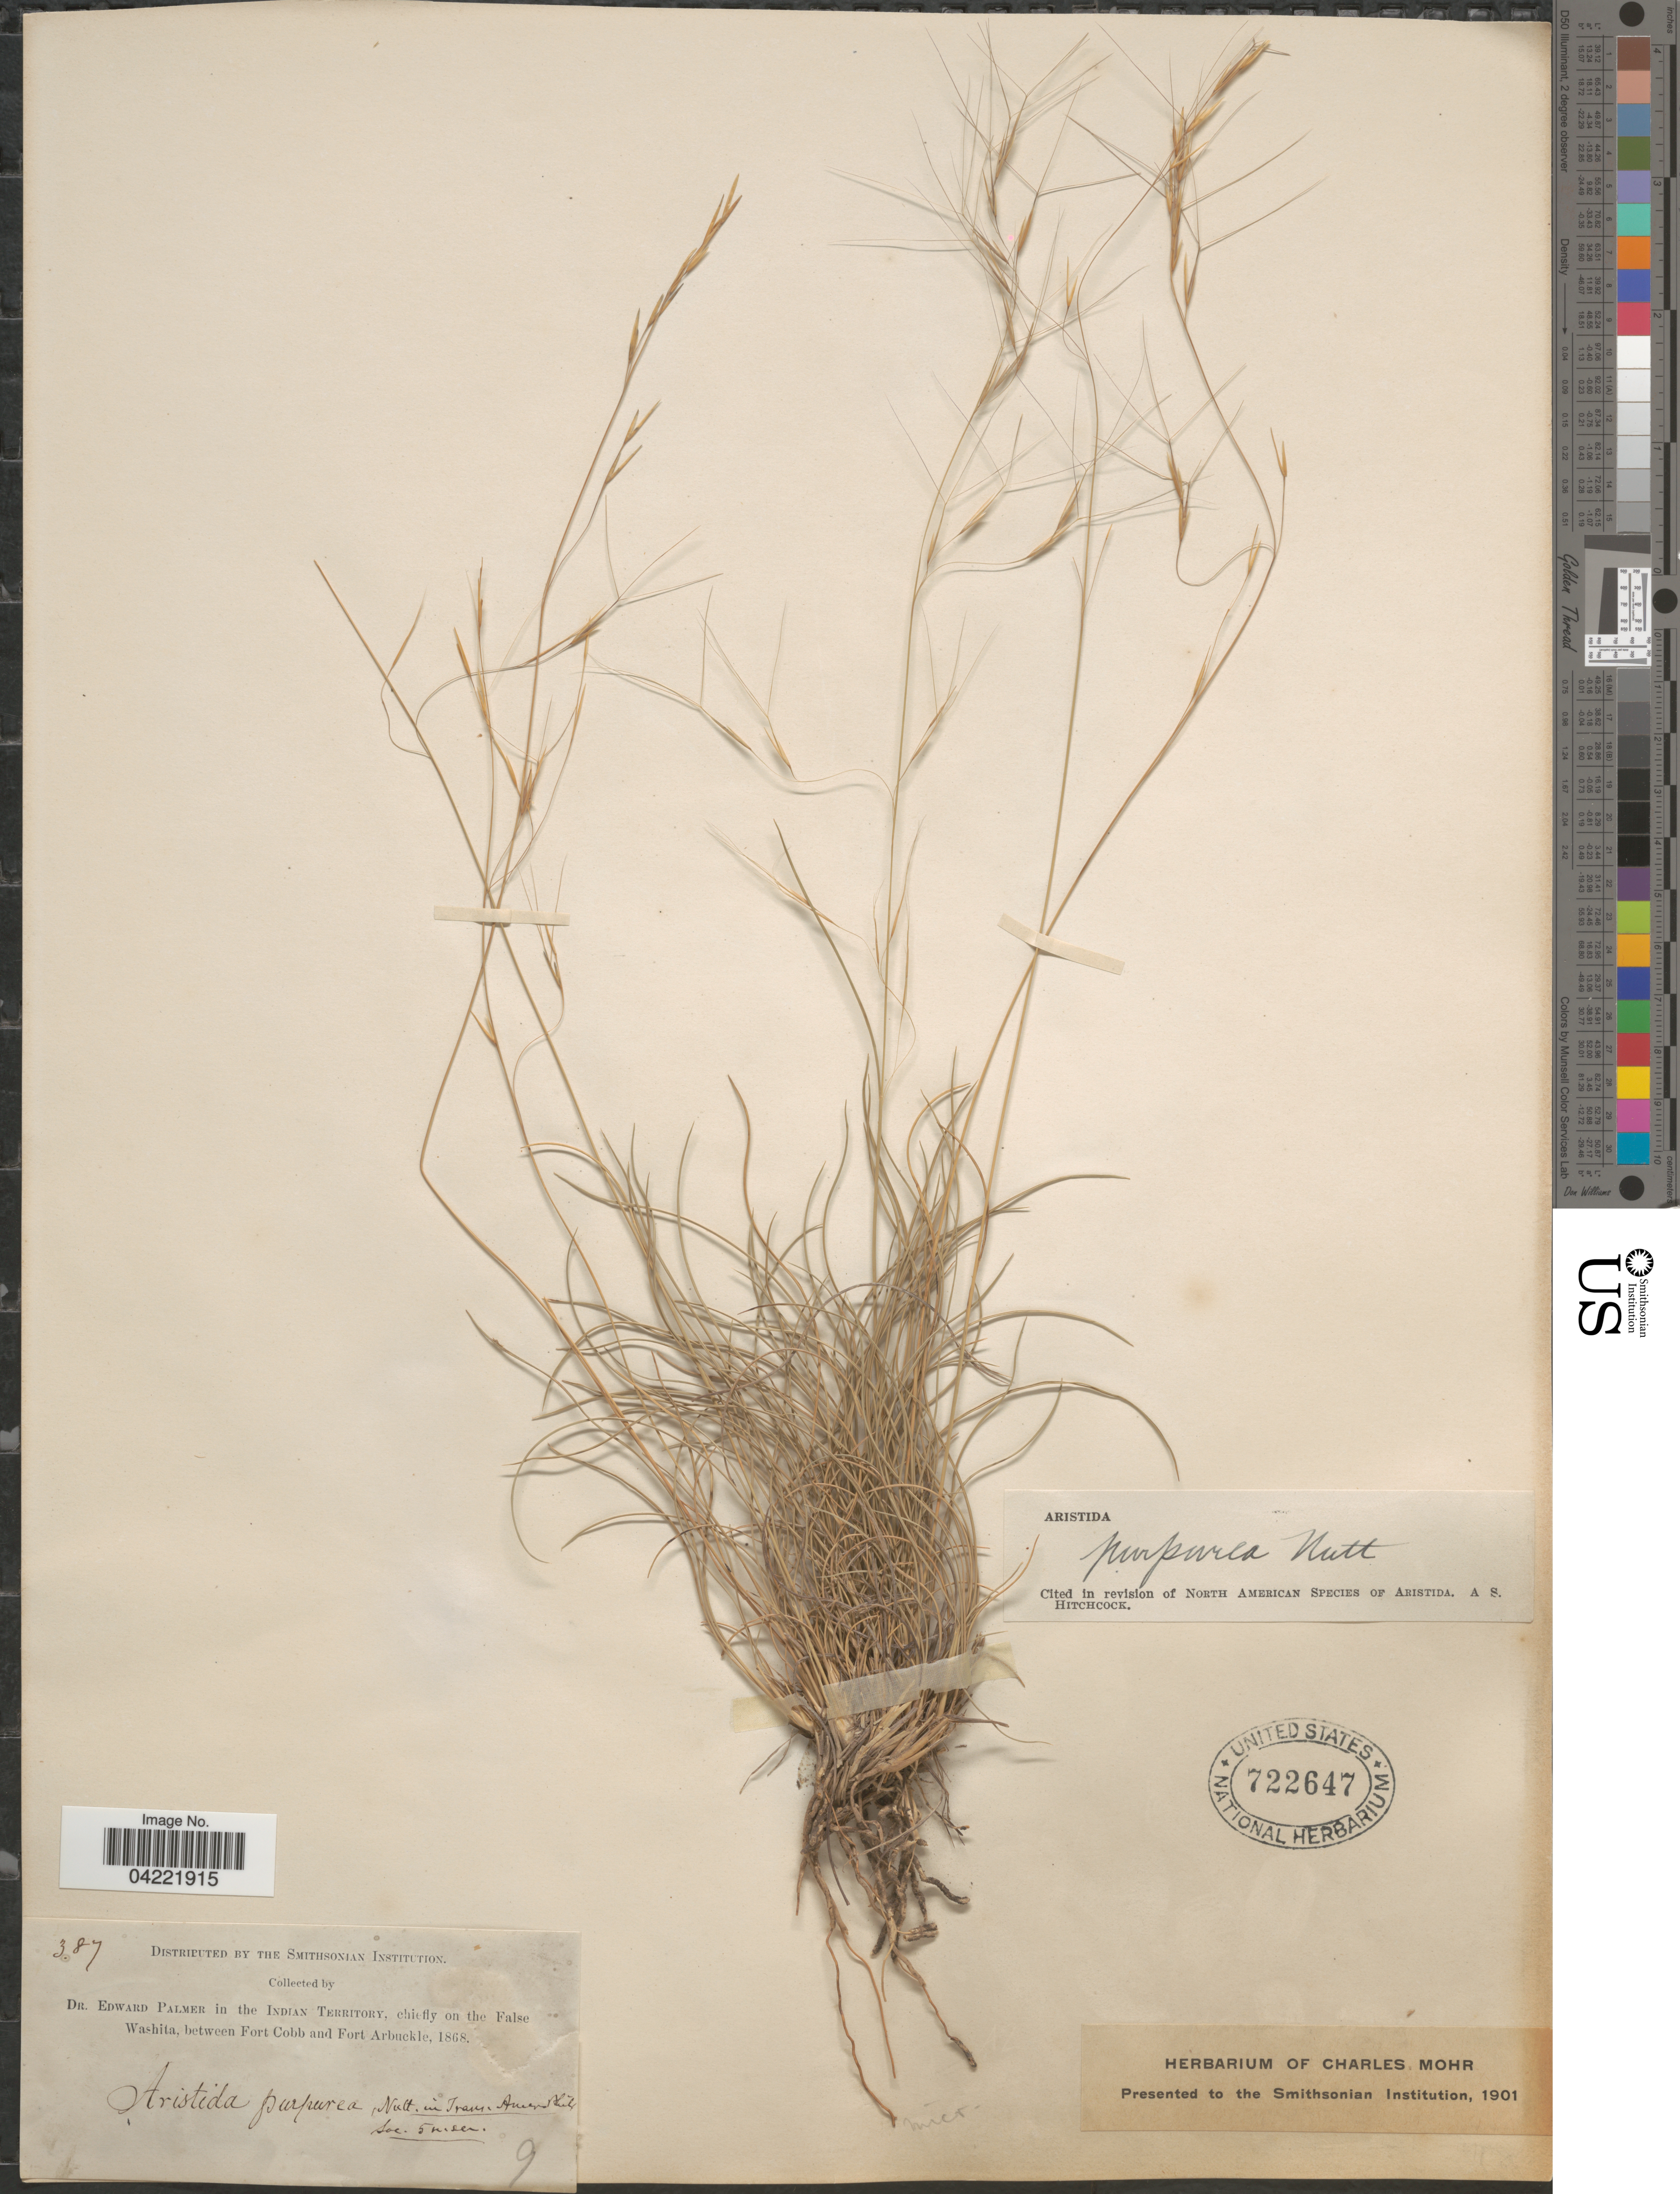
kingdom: Plantae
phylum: Tracheophyta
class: Liliopsida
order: Poales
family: Poaceae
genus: Aristida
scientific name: Aristida purpurea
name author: Nutt.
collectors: E. Palmer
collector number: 387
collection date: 1868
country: United States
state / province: Oklahoma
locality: In The Indian Territory, chiefly on the False Washita, between Fort Cobb and Fort Arbuckle.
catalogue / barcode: US 722647